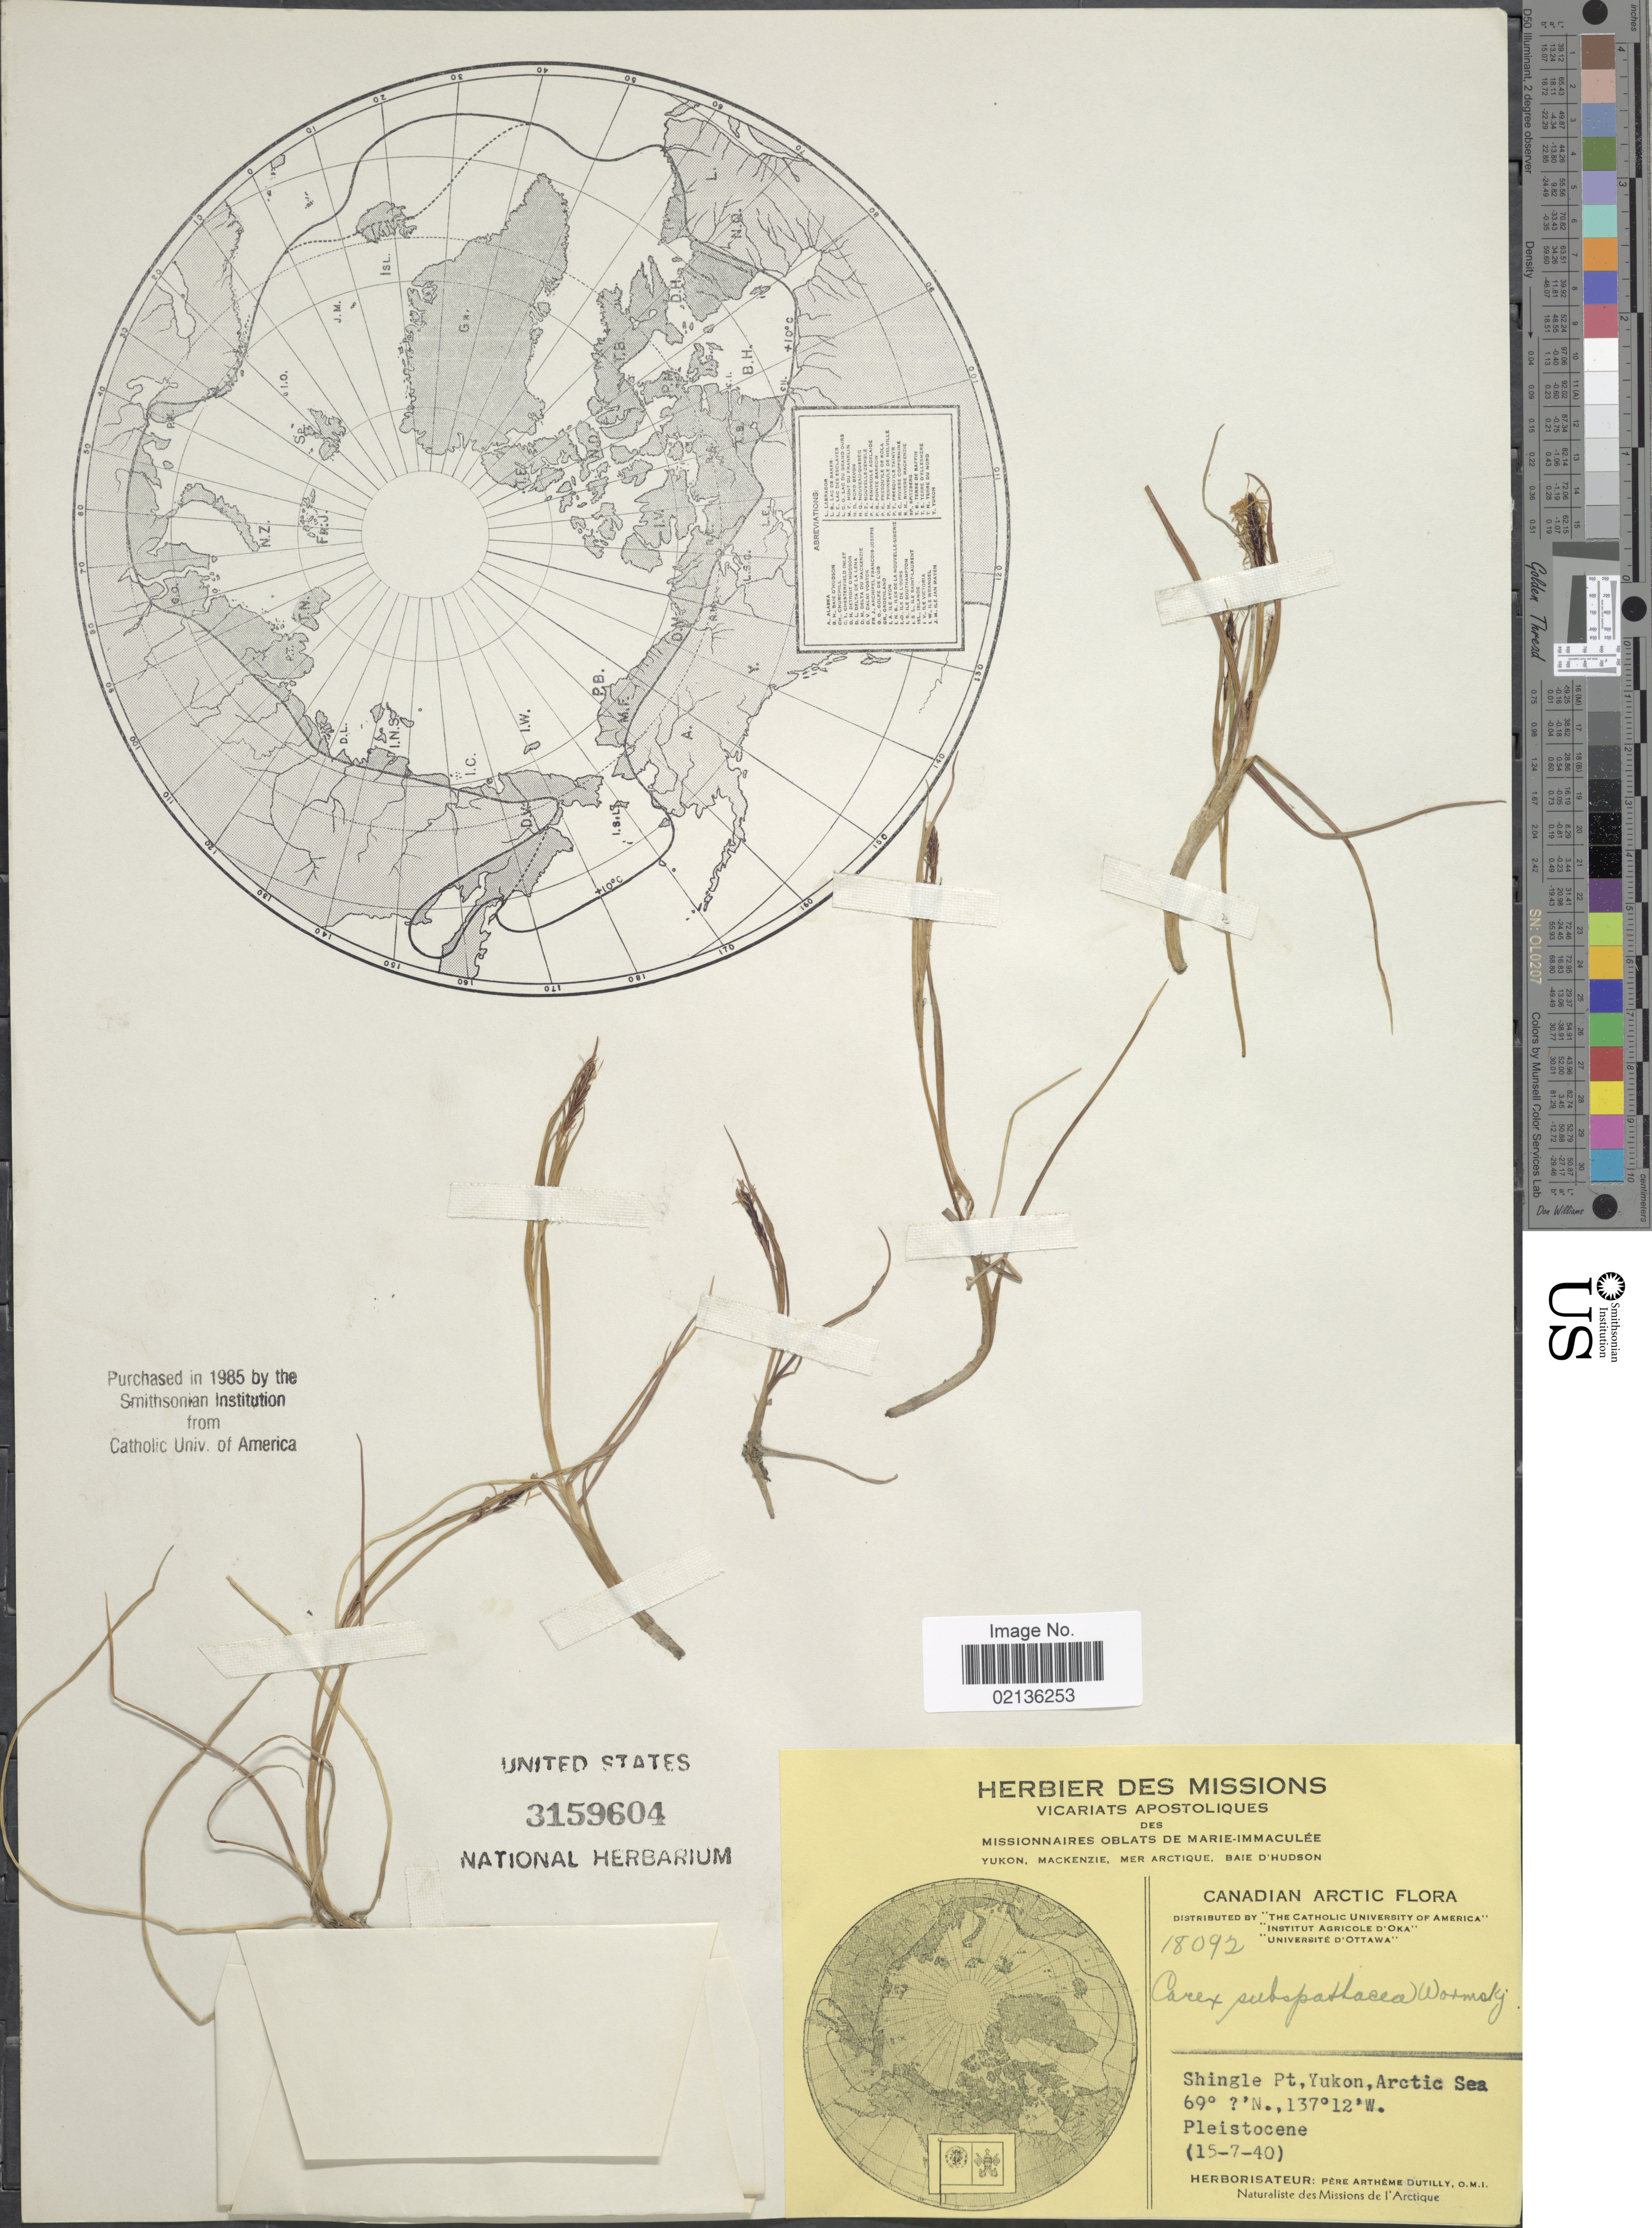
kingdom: Plantae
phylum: Tracheophyta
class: Liliopsida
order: Poales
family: Cyperaceae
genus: Carex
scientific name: Carex subspathacea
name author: Wormsk. ex Hornem.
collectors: A. Dutilly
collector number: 18092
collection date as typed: Transcribed d/m/y: 15/7/40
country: Canada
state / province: Yukon Territory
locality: Canadian Arctic, Shingle Pt., Yukon, Arctic Sea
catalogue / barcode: US 3159604